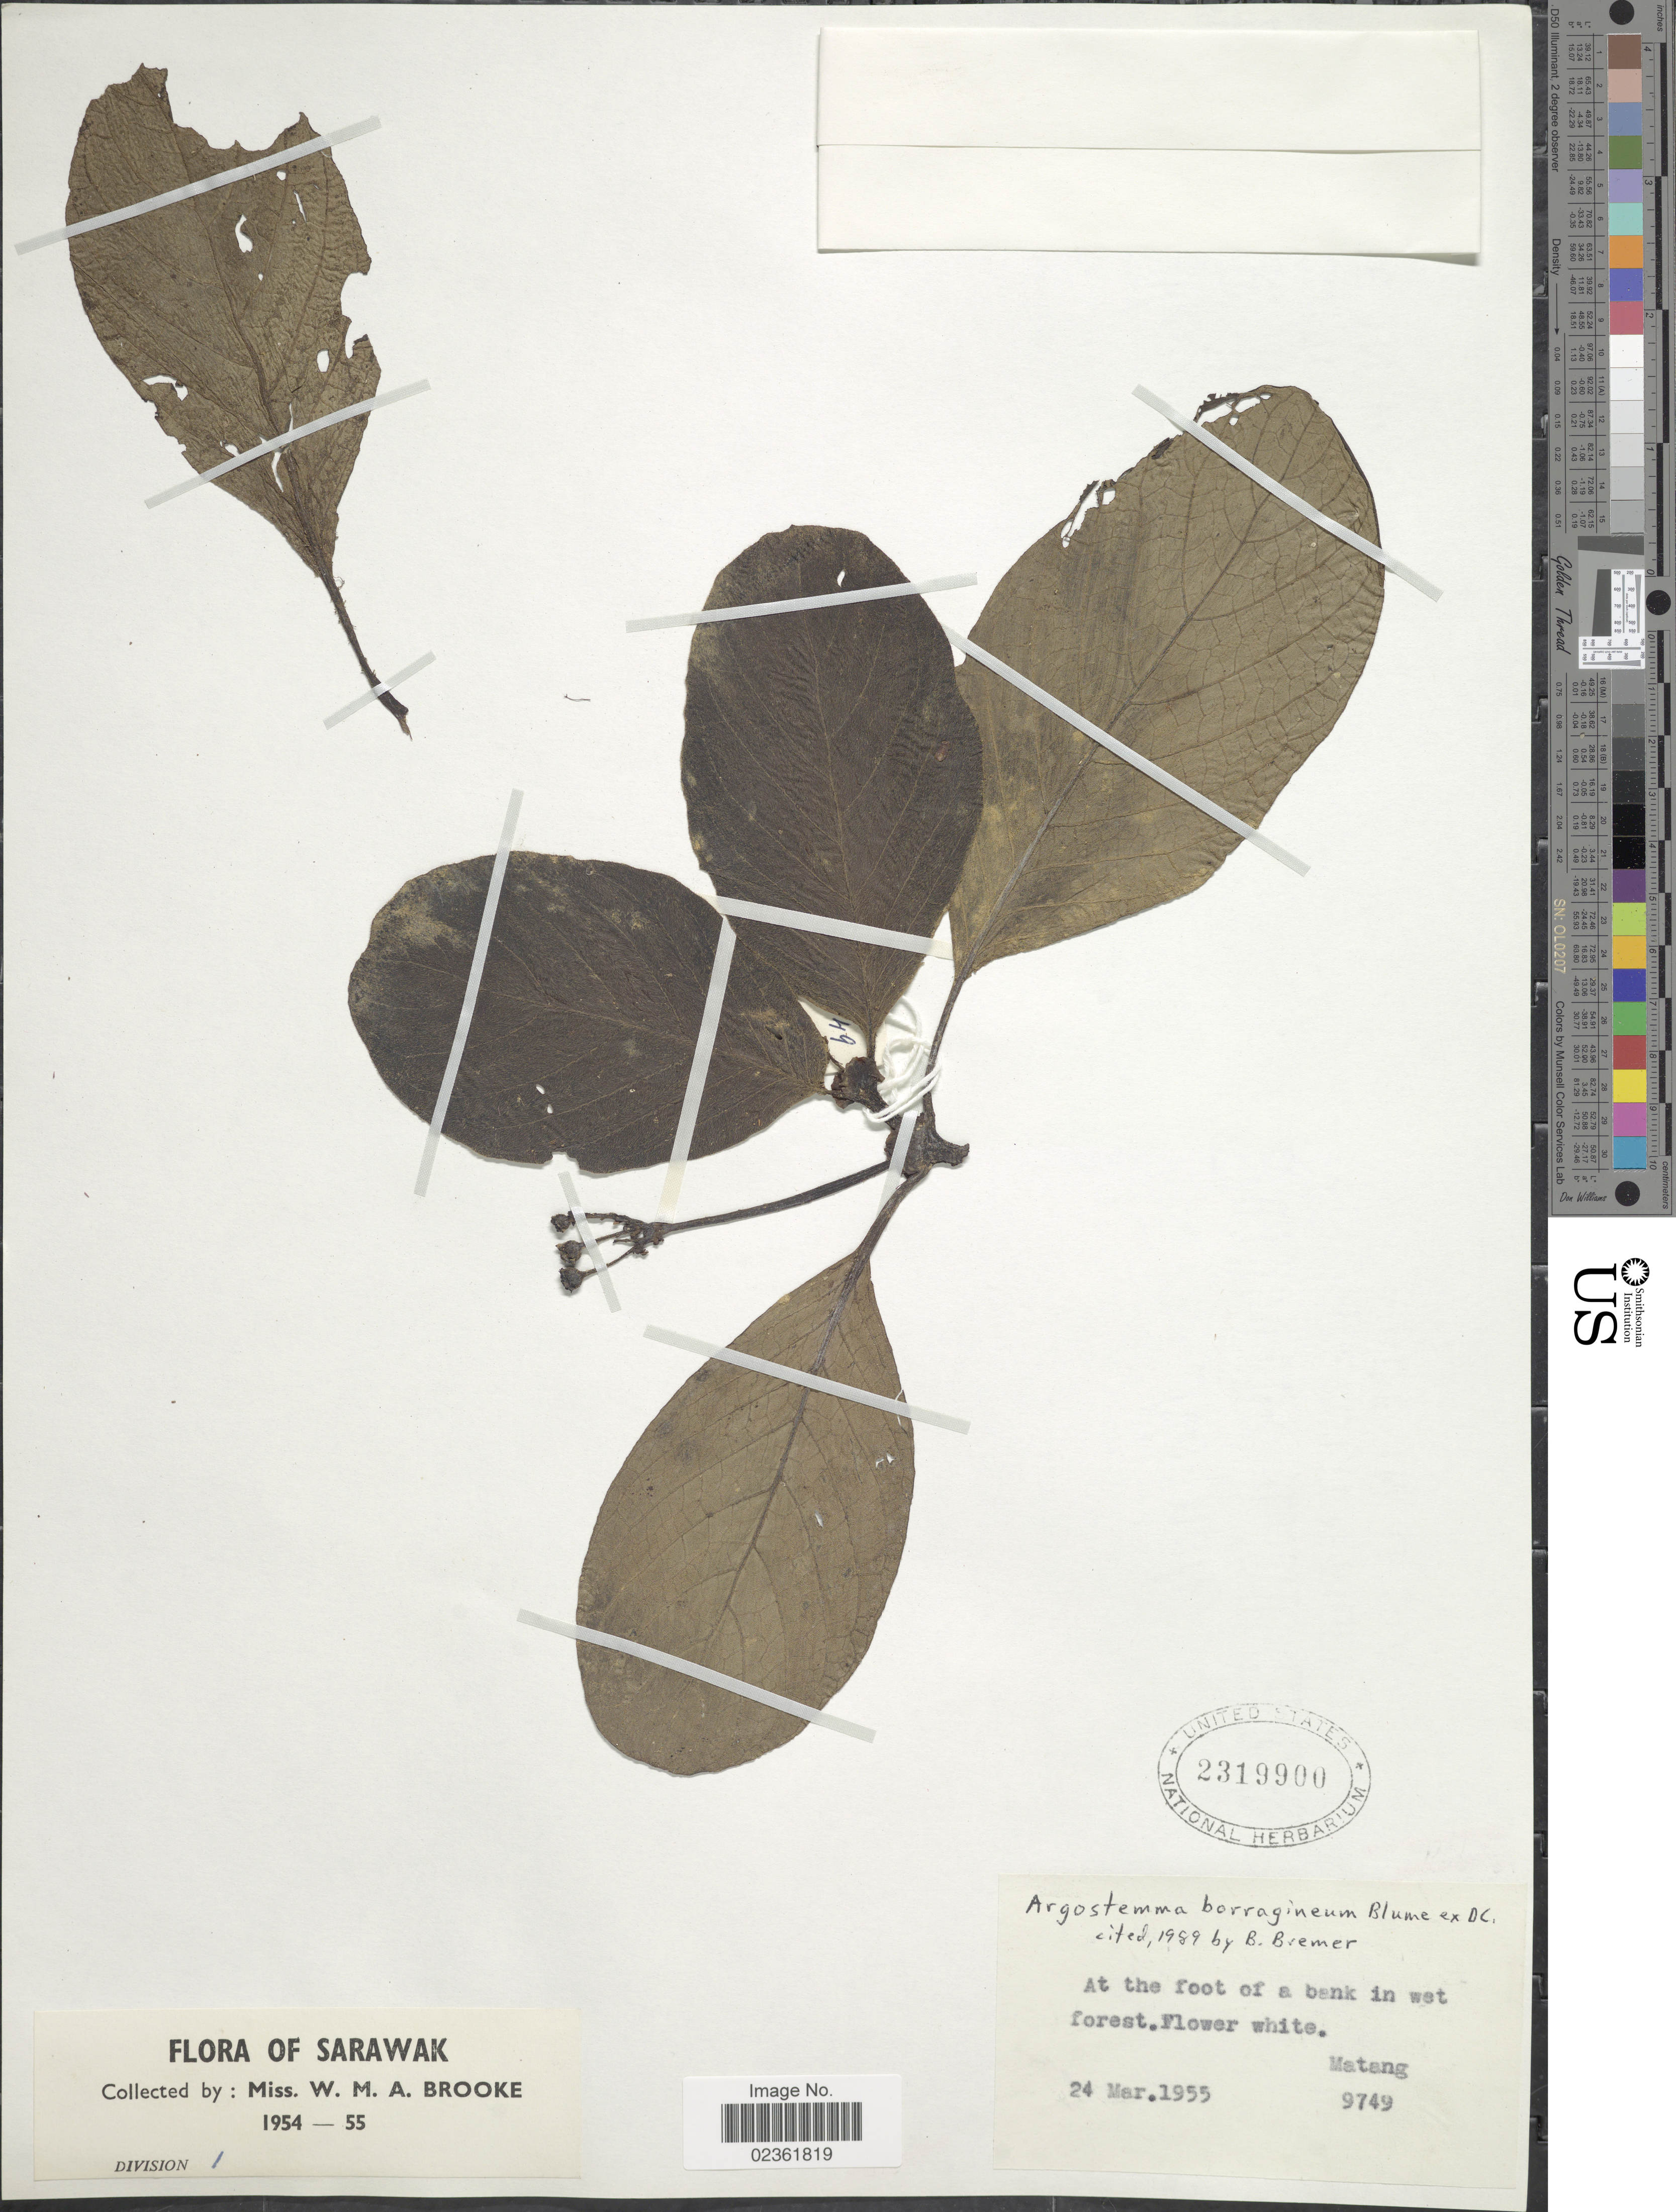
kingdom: Plantae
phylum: Tracheophyta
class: Magnoliopsida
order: Gentianales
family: Rubiaceae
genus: Argostemma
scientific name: Argostemma borragineum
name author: Blume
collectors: W. Brooke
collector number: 9749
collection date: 1955-03-24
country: Malaysia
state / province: Sarawak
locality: At the foot of a bank in wet forest, Matang.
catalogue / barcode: US 2319900